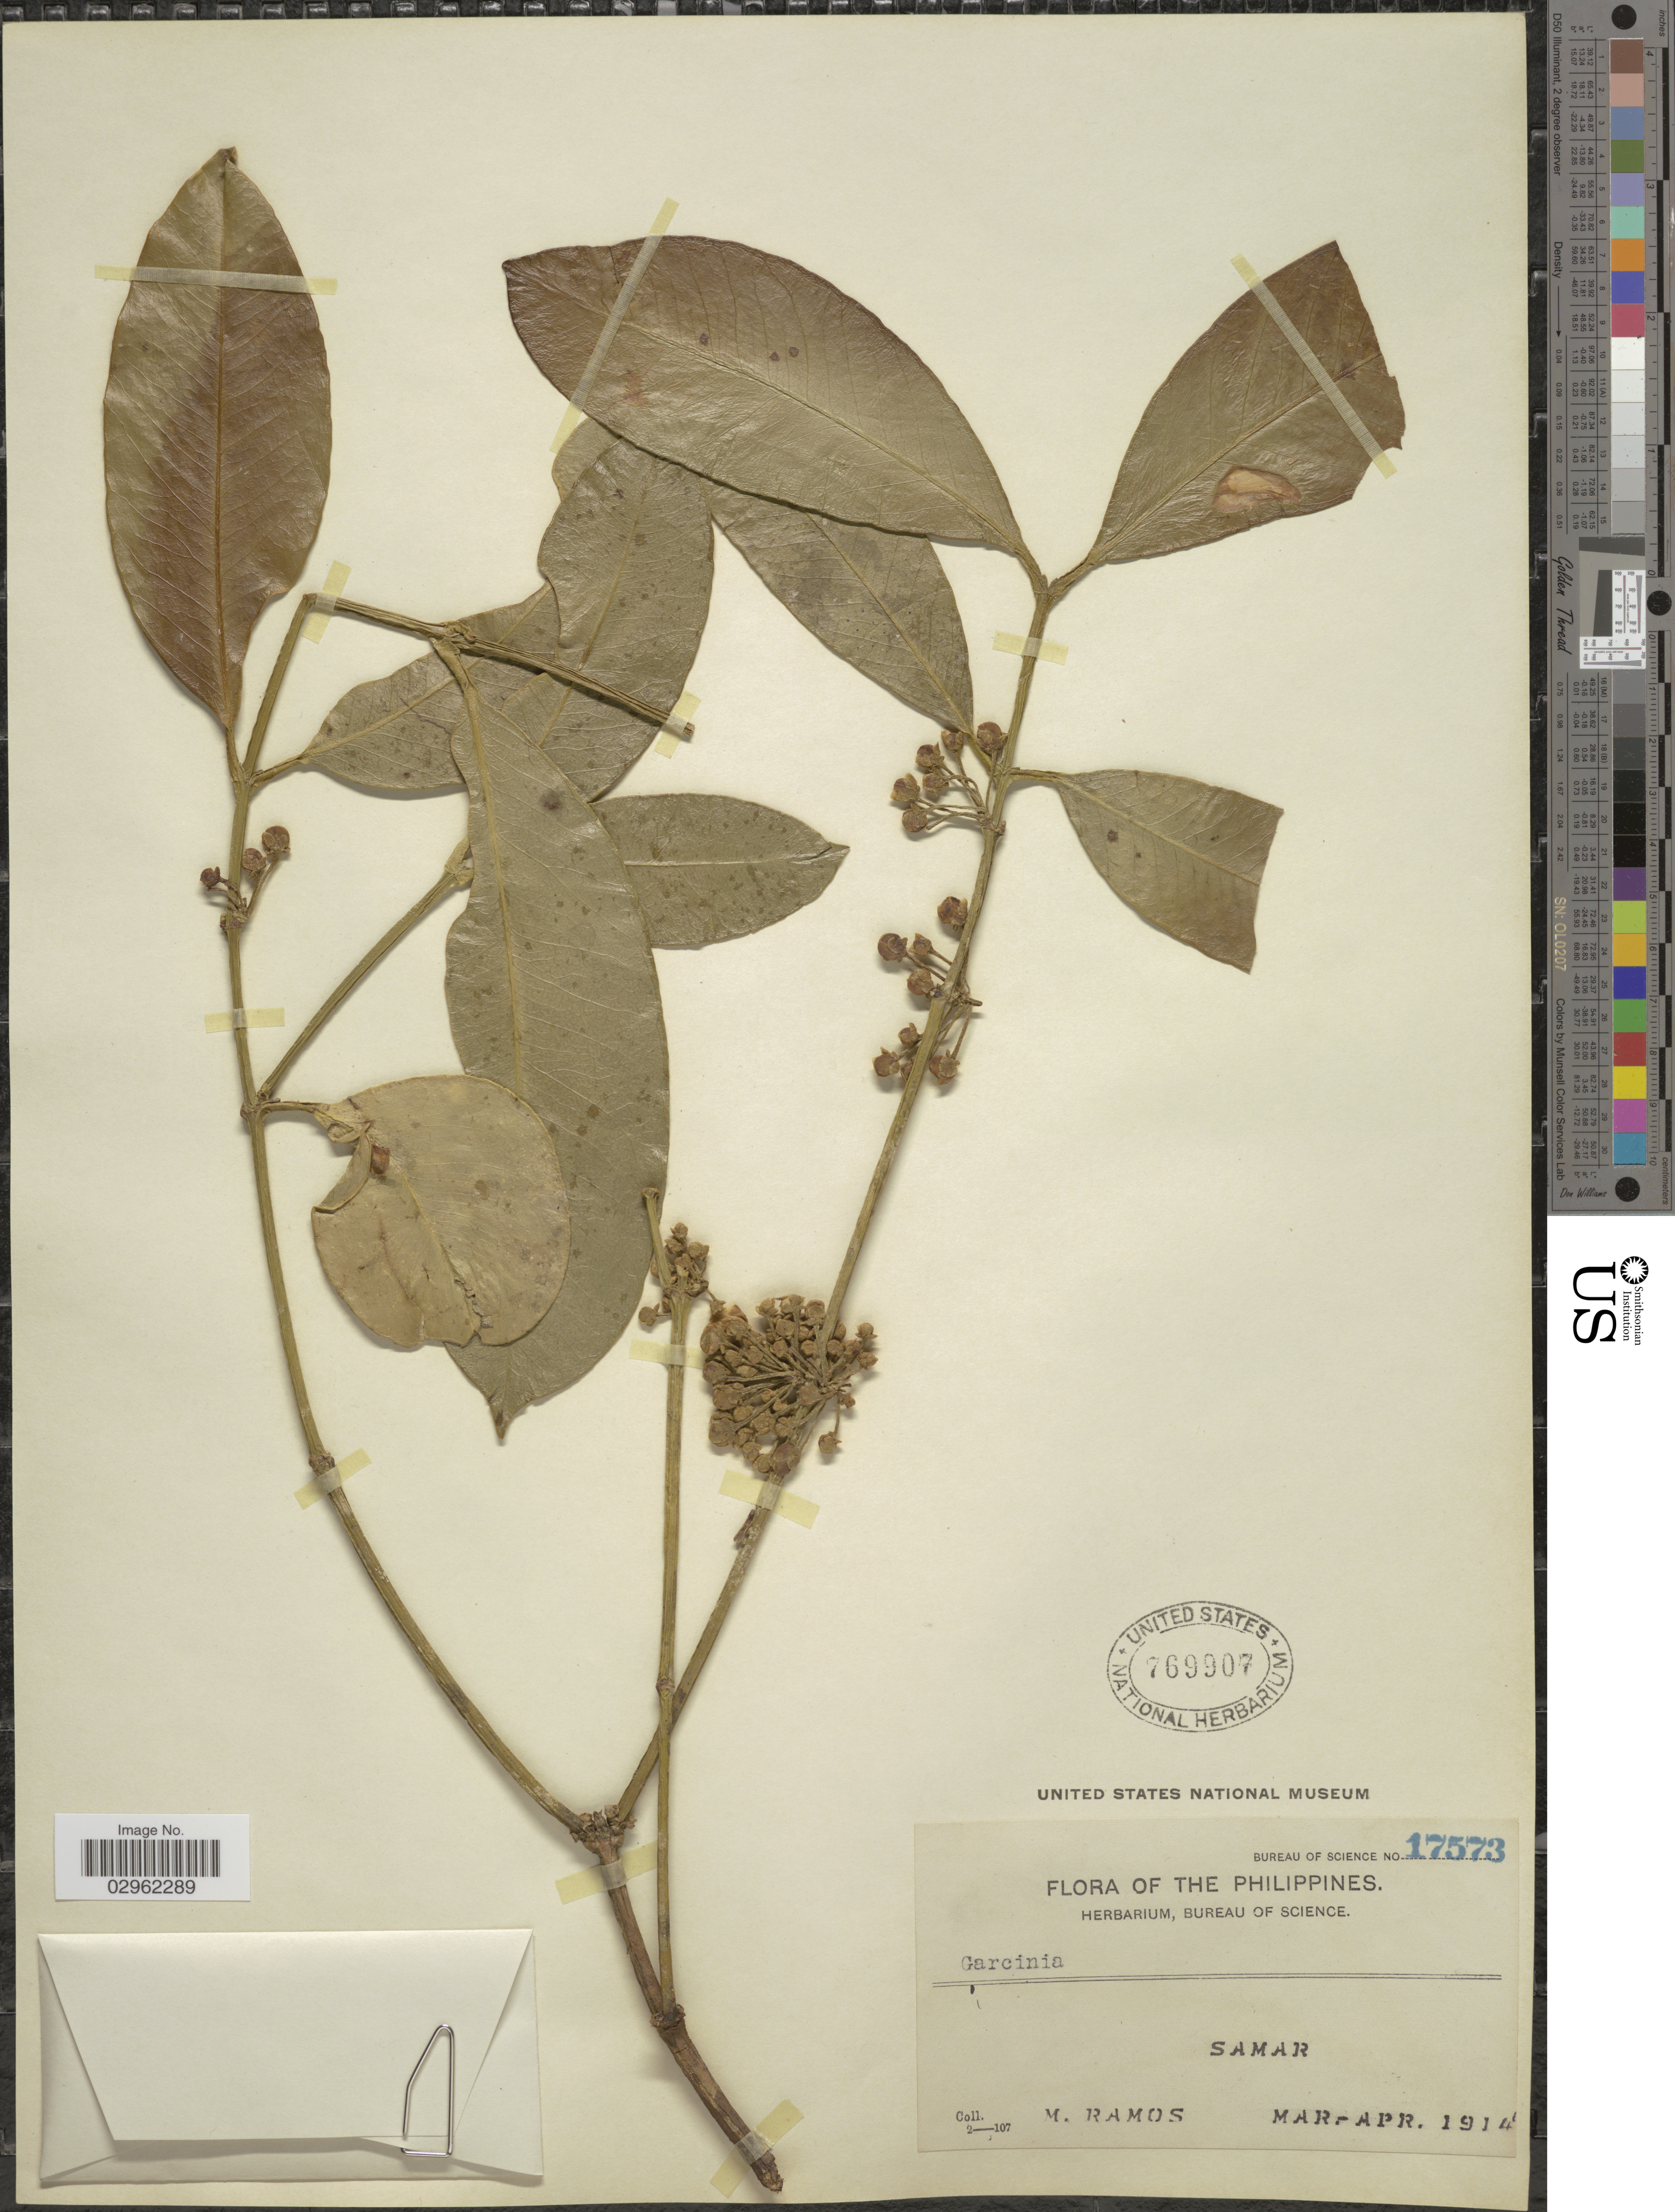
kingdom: Plantae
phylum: Tracheophyta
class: Magnoliopsida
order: Malpighiales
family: Clusiaceae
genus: Garcinia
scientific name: Garcinia sp.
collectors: M. Ramos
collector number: Bureau of Science 17573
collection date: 1914-03/1914-04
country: Philippines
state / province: Eastern Visayas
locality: Samar.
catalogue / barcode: US 769907